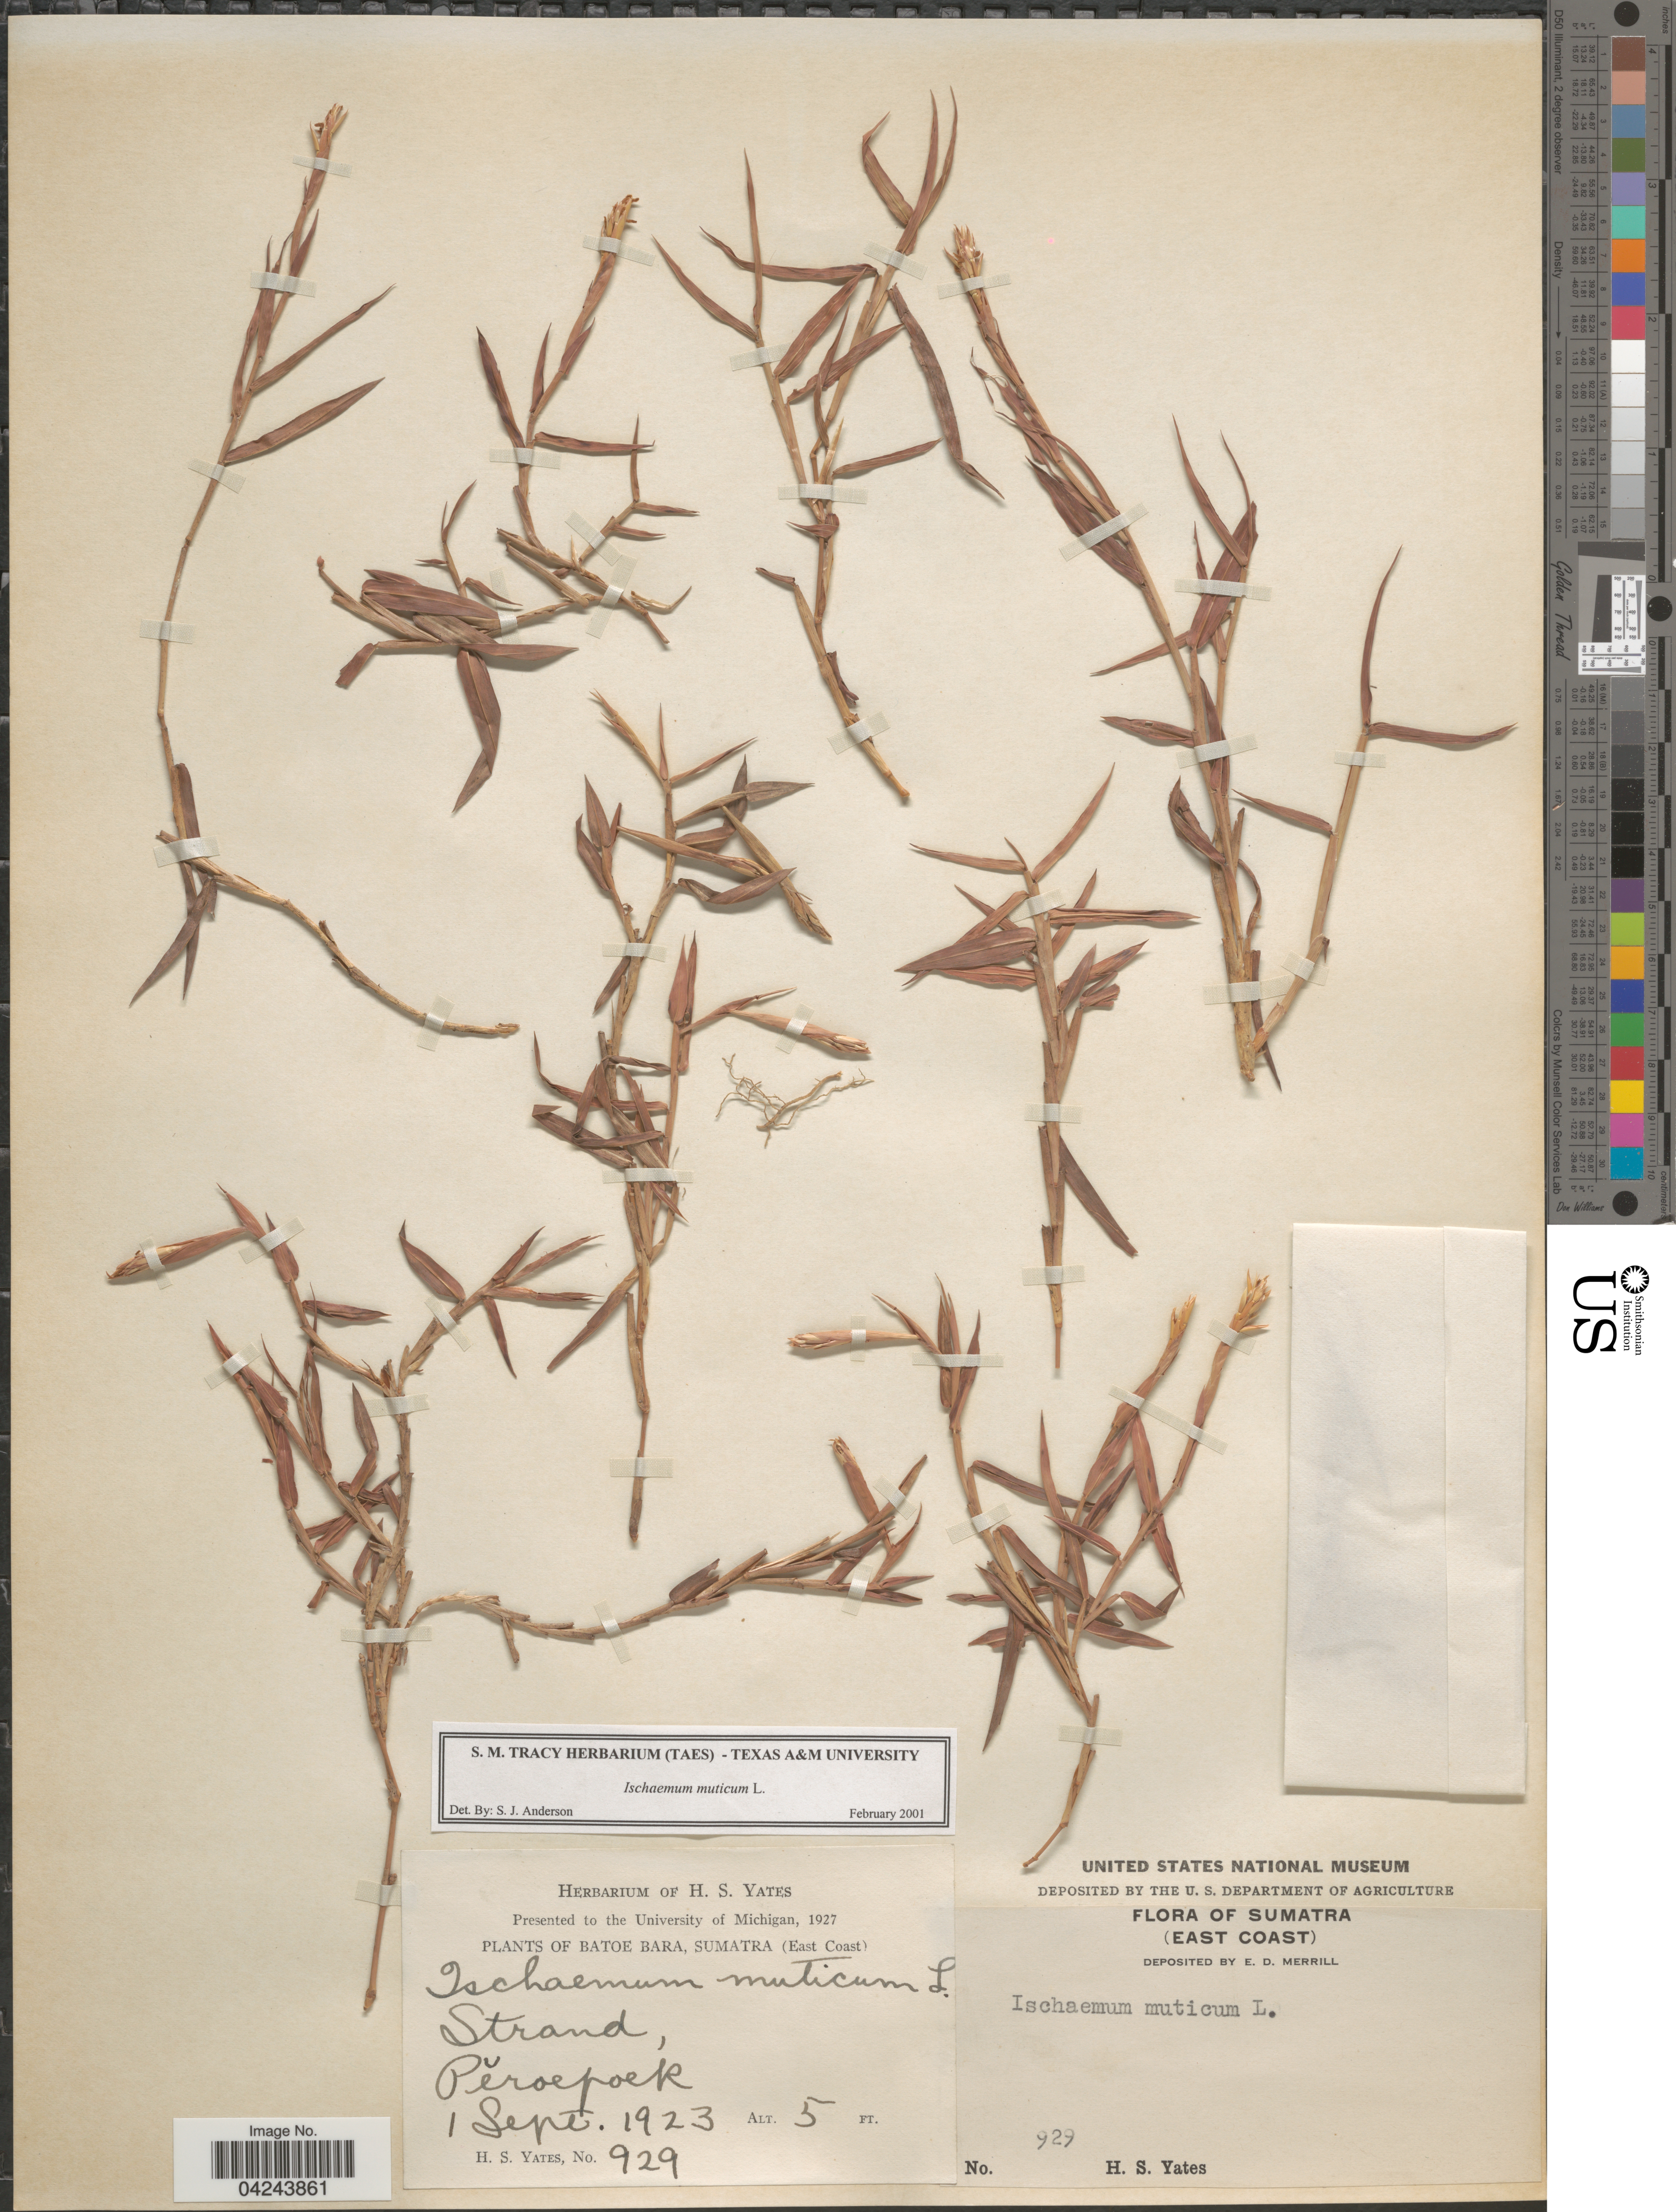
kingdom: Plantae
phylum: Tracheophyta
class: Liliopsida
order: Poales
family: Poaceae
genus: Ischaemum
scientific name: Ischaemum muticum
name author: L.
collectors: H. S. Yates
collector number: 929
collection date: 1923-09-01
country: Indonesia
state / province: Sumatra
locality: Batoe Bara, (East Coast). Strand, Pĕroepoek.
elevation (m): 2